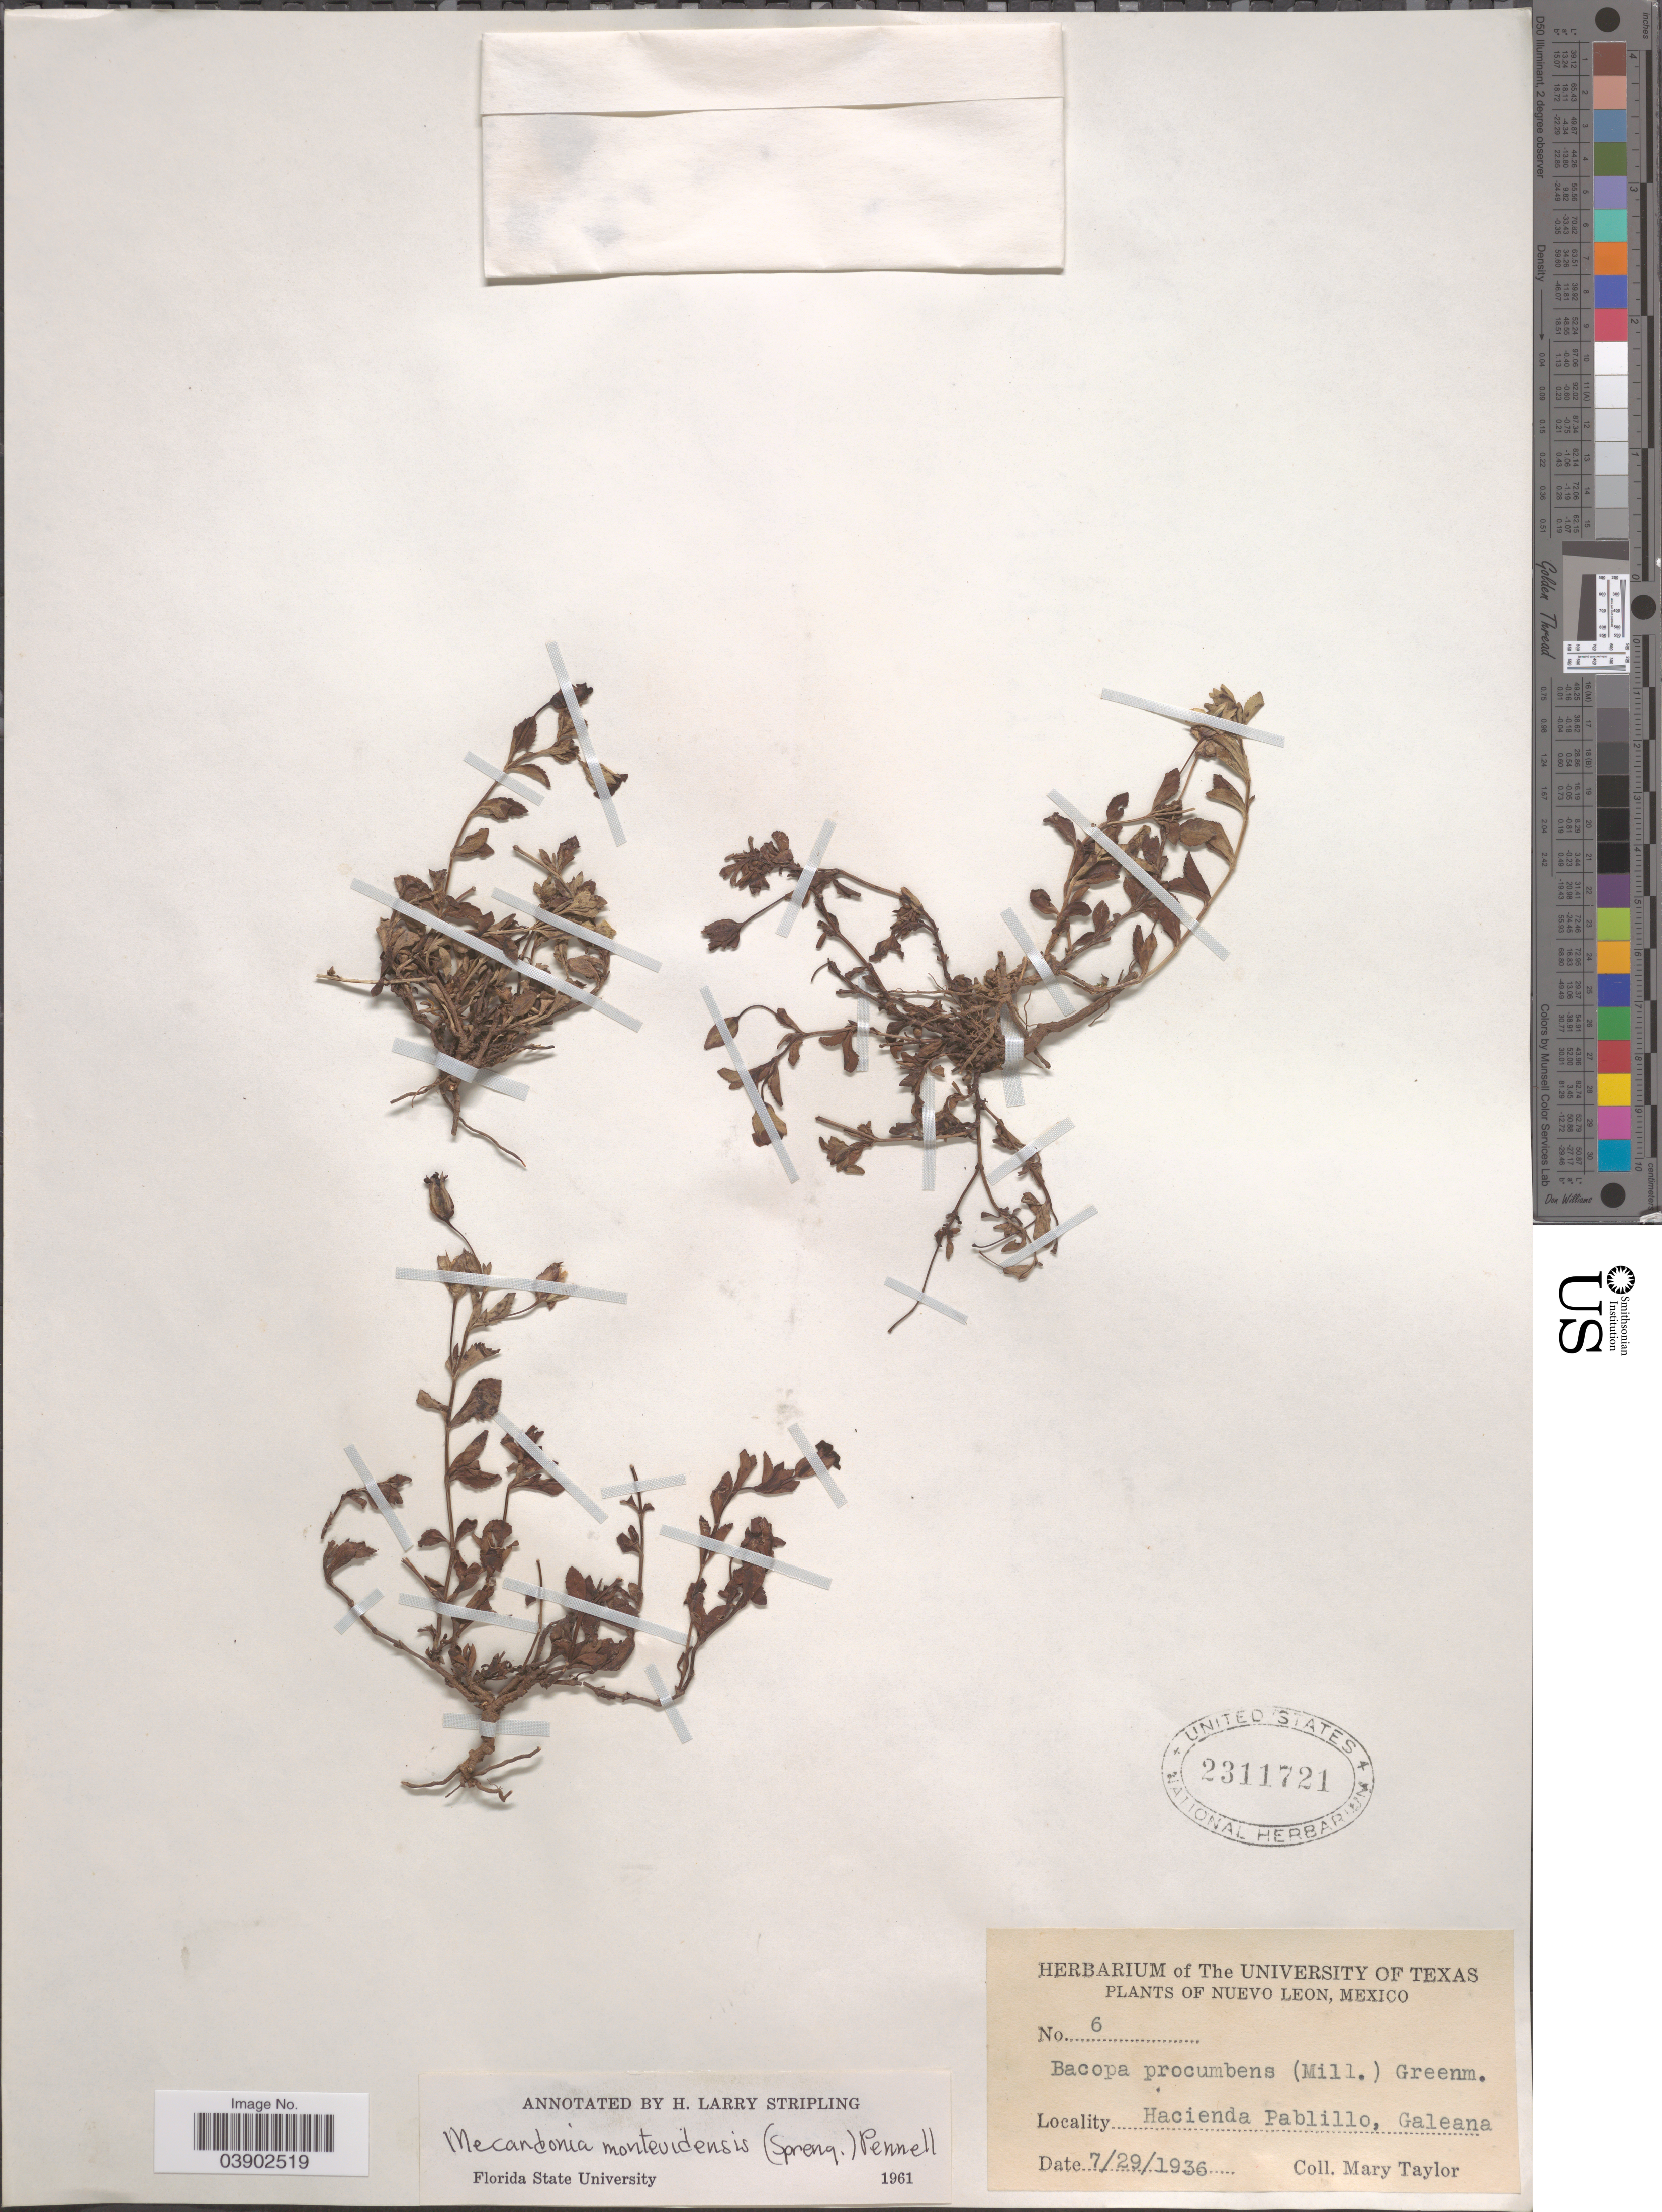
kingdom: Plantae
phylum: Tracheophyta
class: Magnoliopsida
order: Lamiales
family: Plantaginaceae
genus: Mecardonia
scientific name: Mecardonia procumbens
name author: (Mill.) Small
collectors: M. S. Taylor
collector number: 6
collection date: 1936-07-29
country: Mexico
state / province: Nuevo León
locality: Hacienda Pablillo, Galeana.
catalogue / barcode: US 2311721